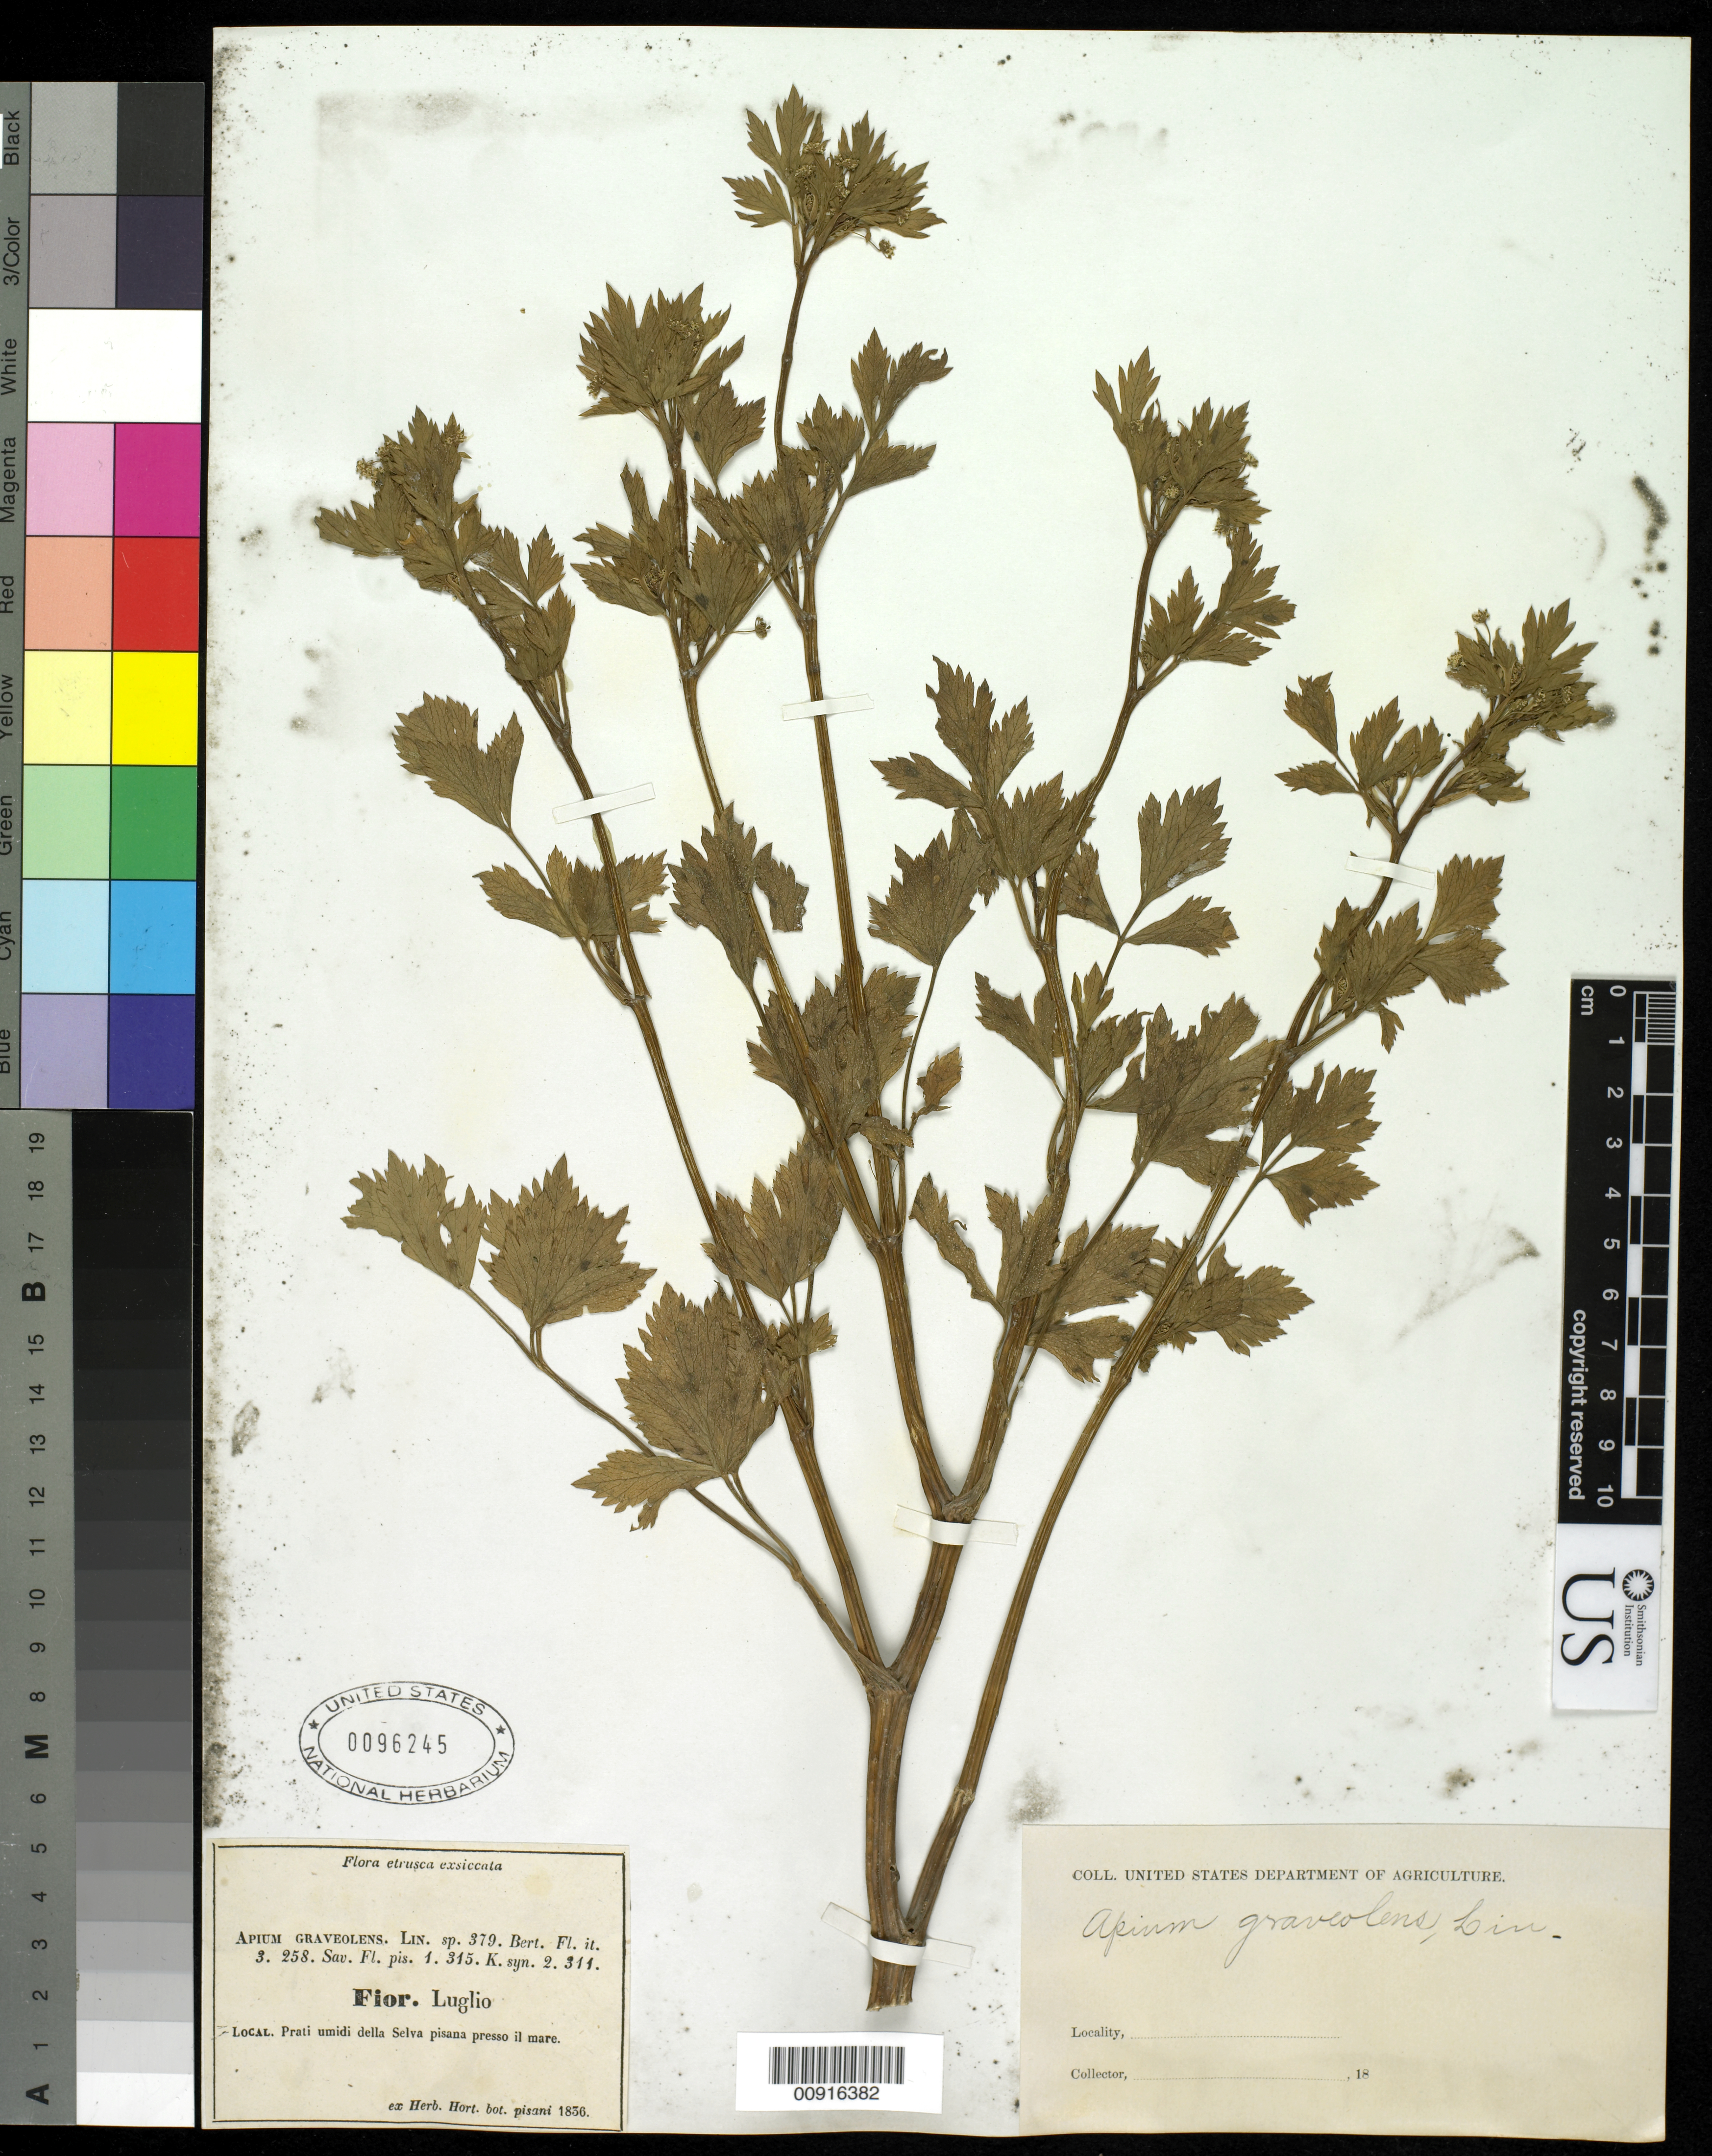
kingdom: Plantae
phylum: Tracheophyta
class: Magnoliopsida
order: Apiales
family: Apiaceae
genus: Apium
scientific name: Apium graveolens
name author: L.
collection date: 1836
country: Italy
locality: Prati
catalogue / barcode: US 96245